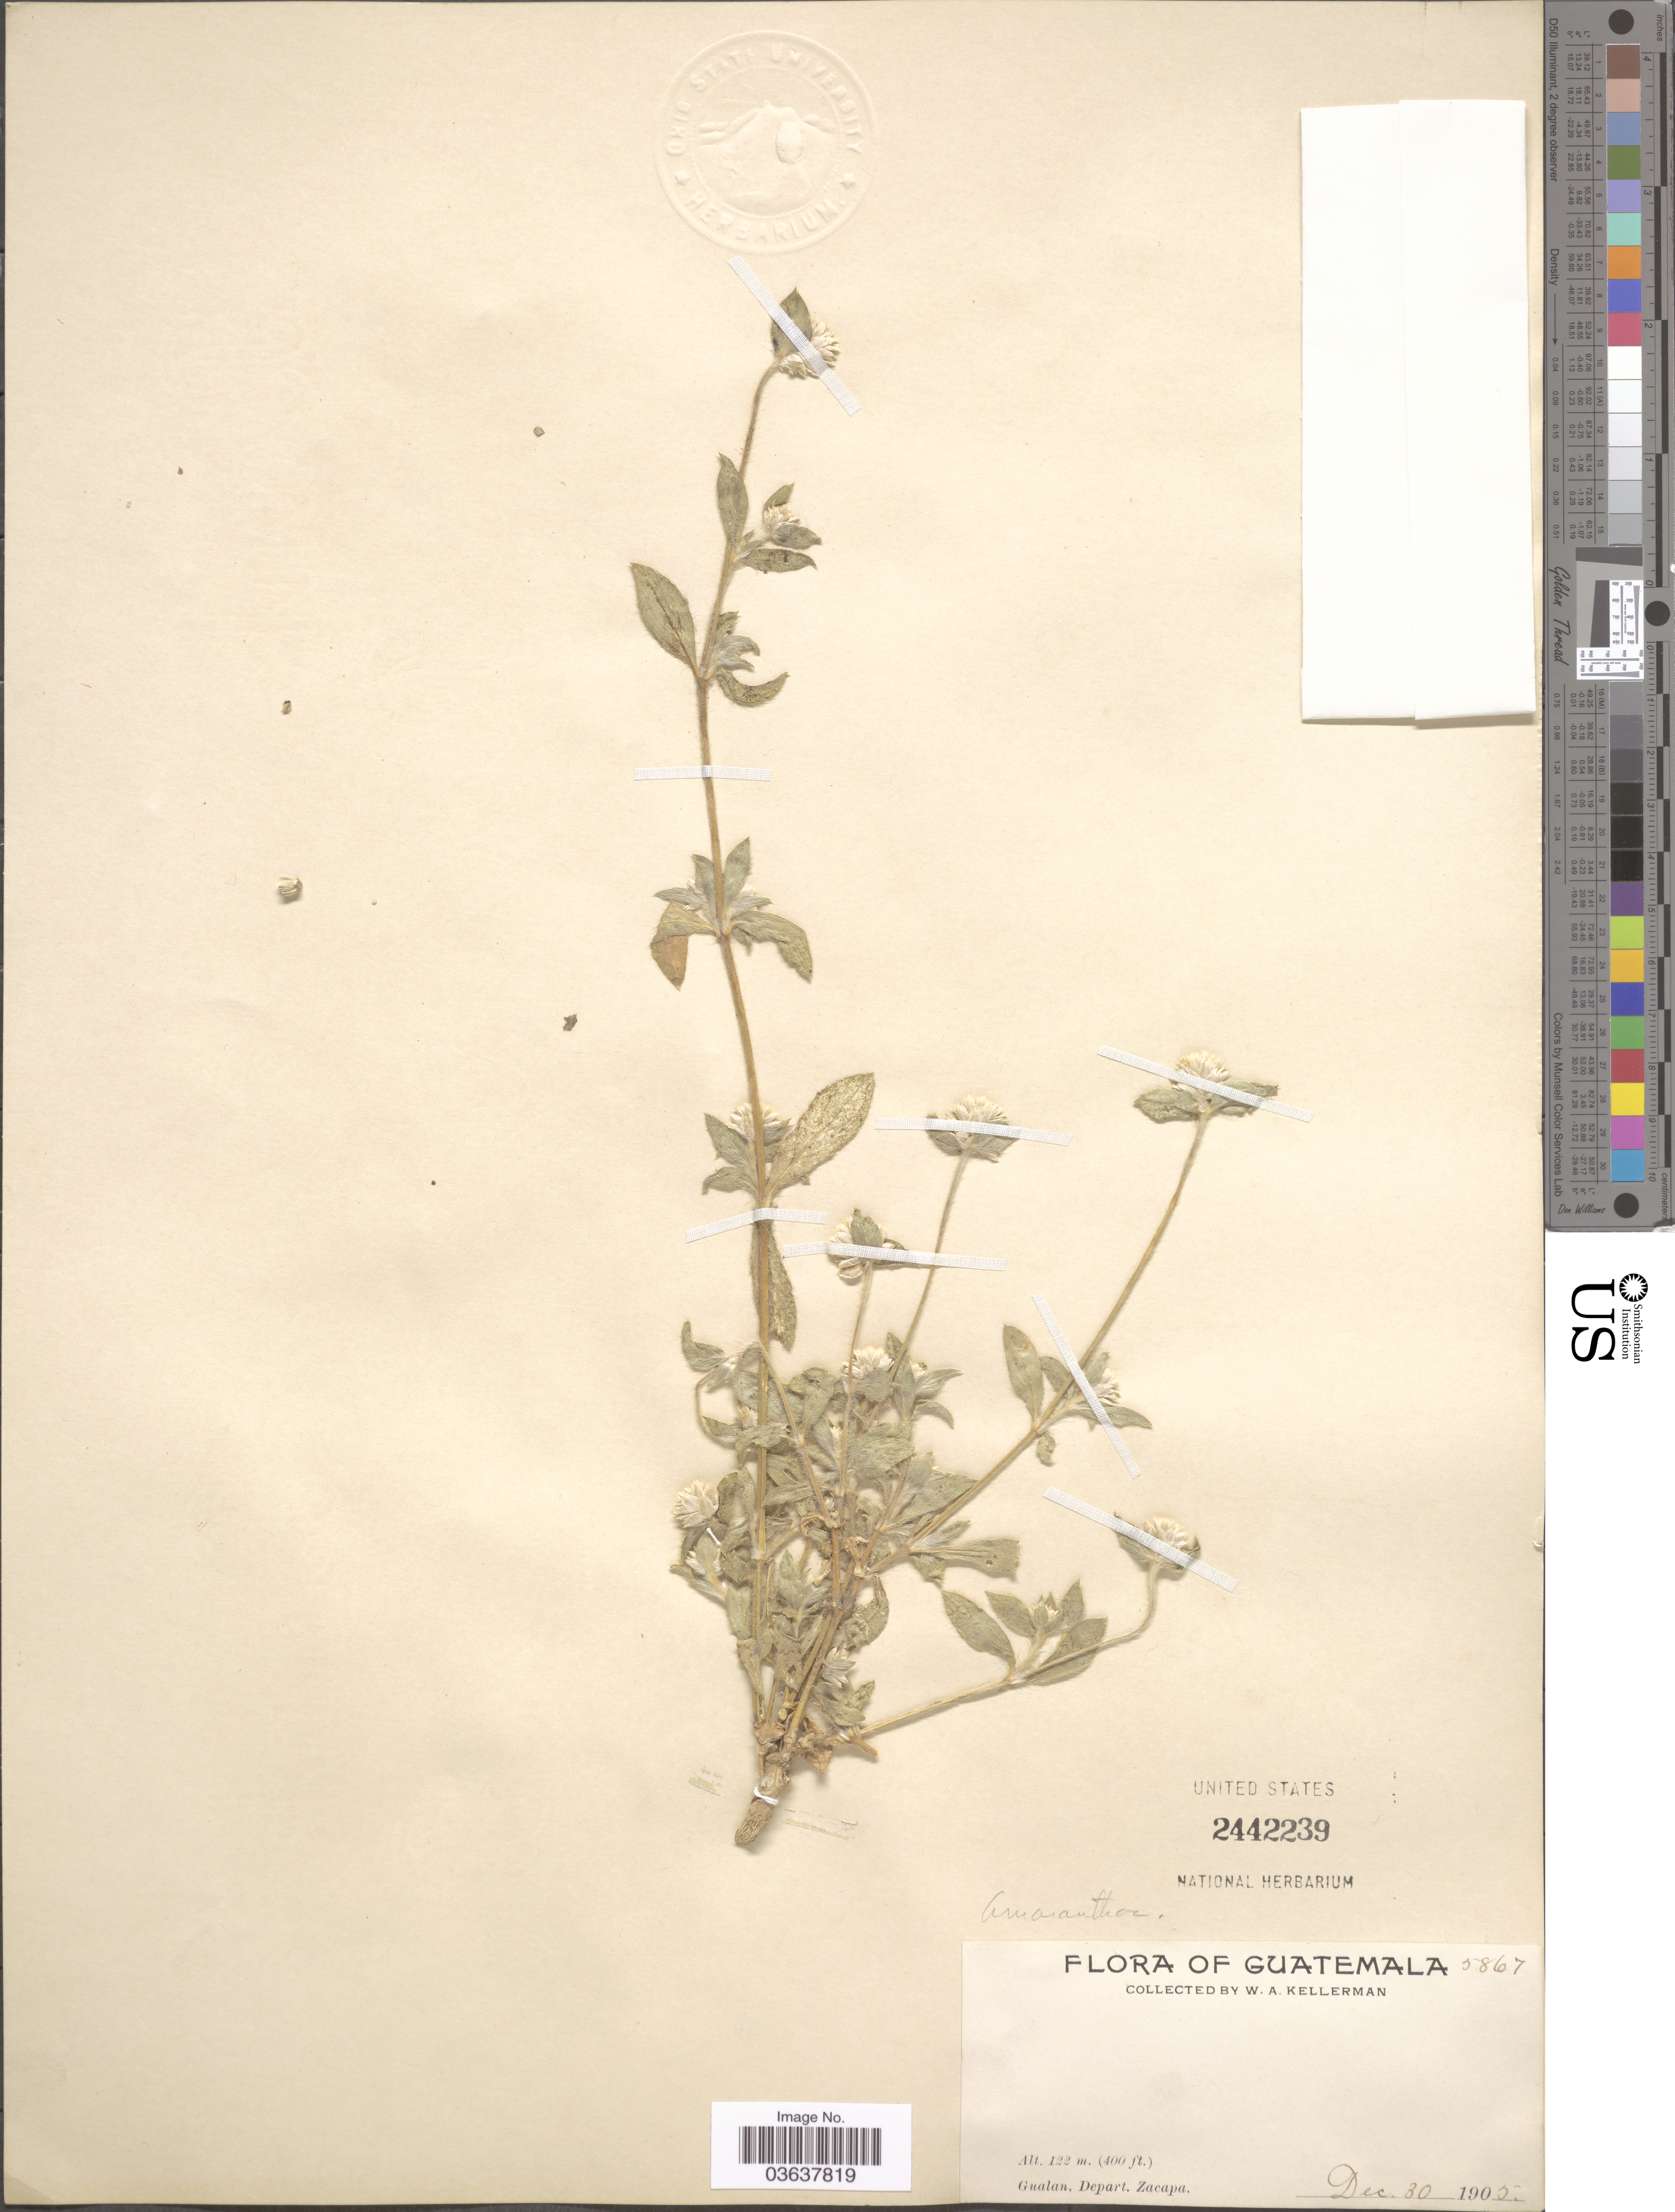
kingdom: Plantae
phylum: Tracheophyta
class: Magnoliopsida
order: Caryophyllales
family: Amaranthaceae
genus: Gomphrena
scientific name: Gomphrena sp.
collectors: W. Kellerman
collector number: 5867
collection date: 1905-12-30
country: Guatemala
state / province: Zacapa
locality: Depart. Zacapa.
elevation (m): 122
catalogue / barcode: US 2442239